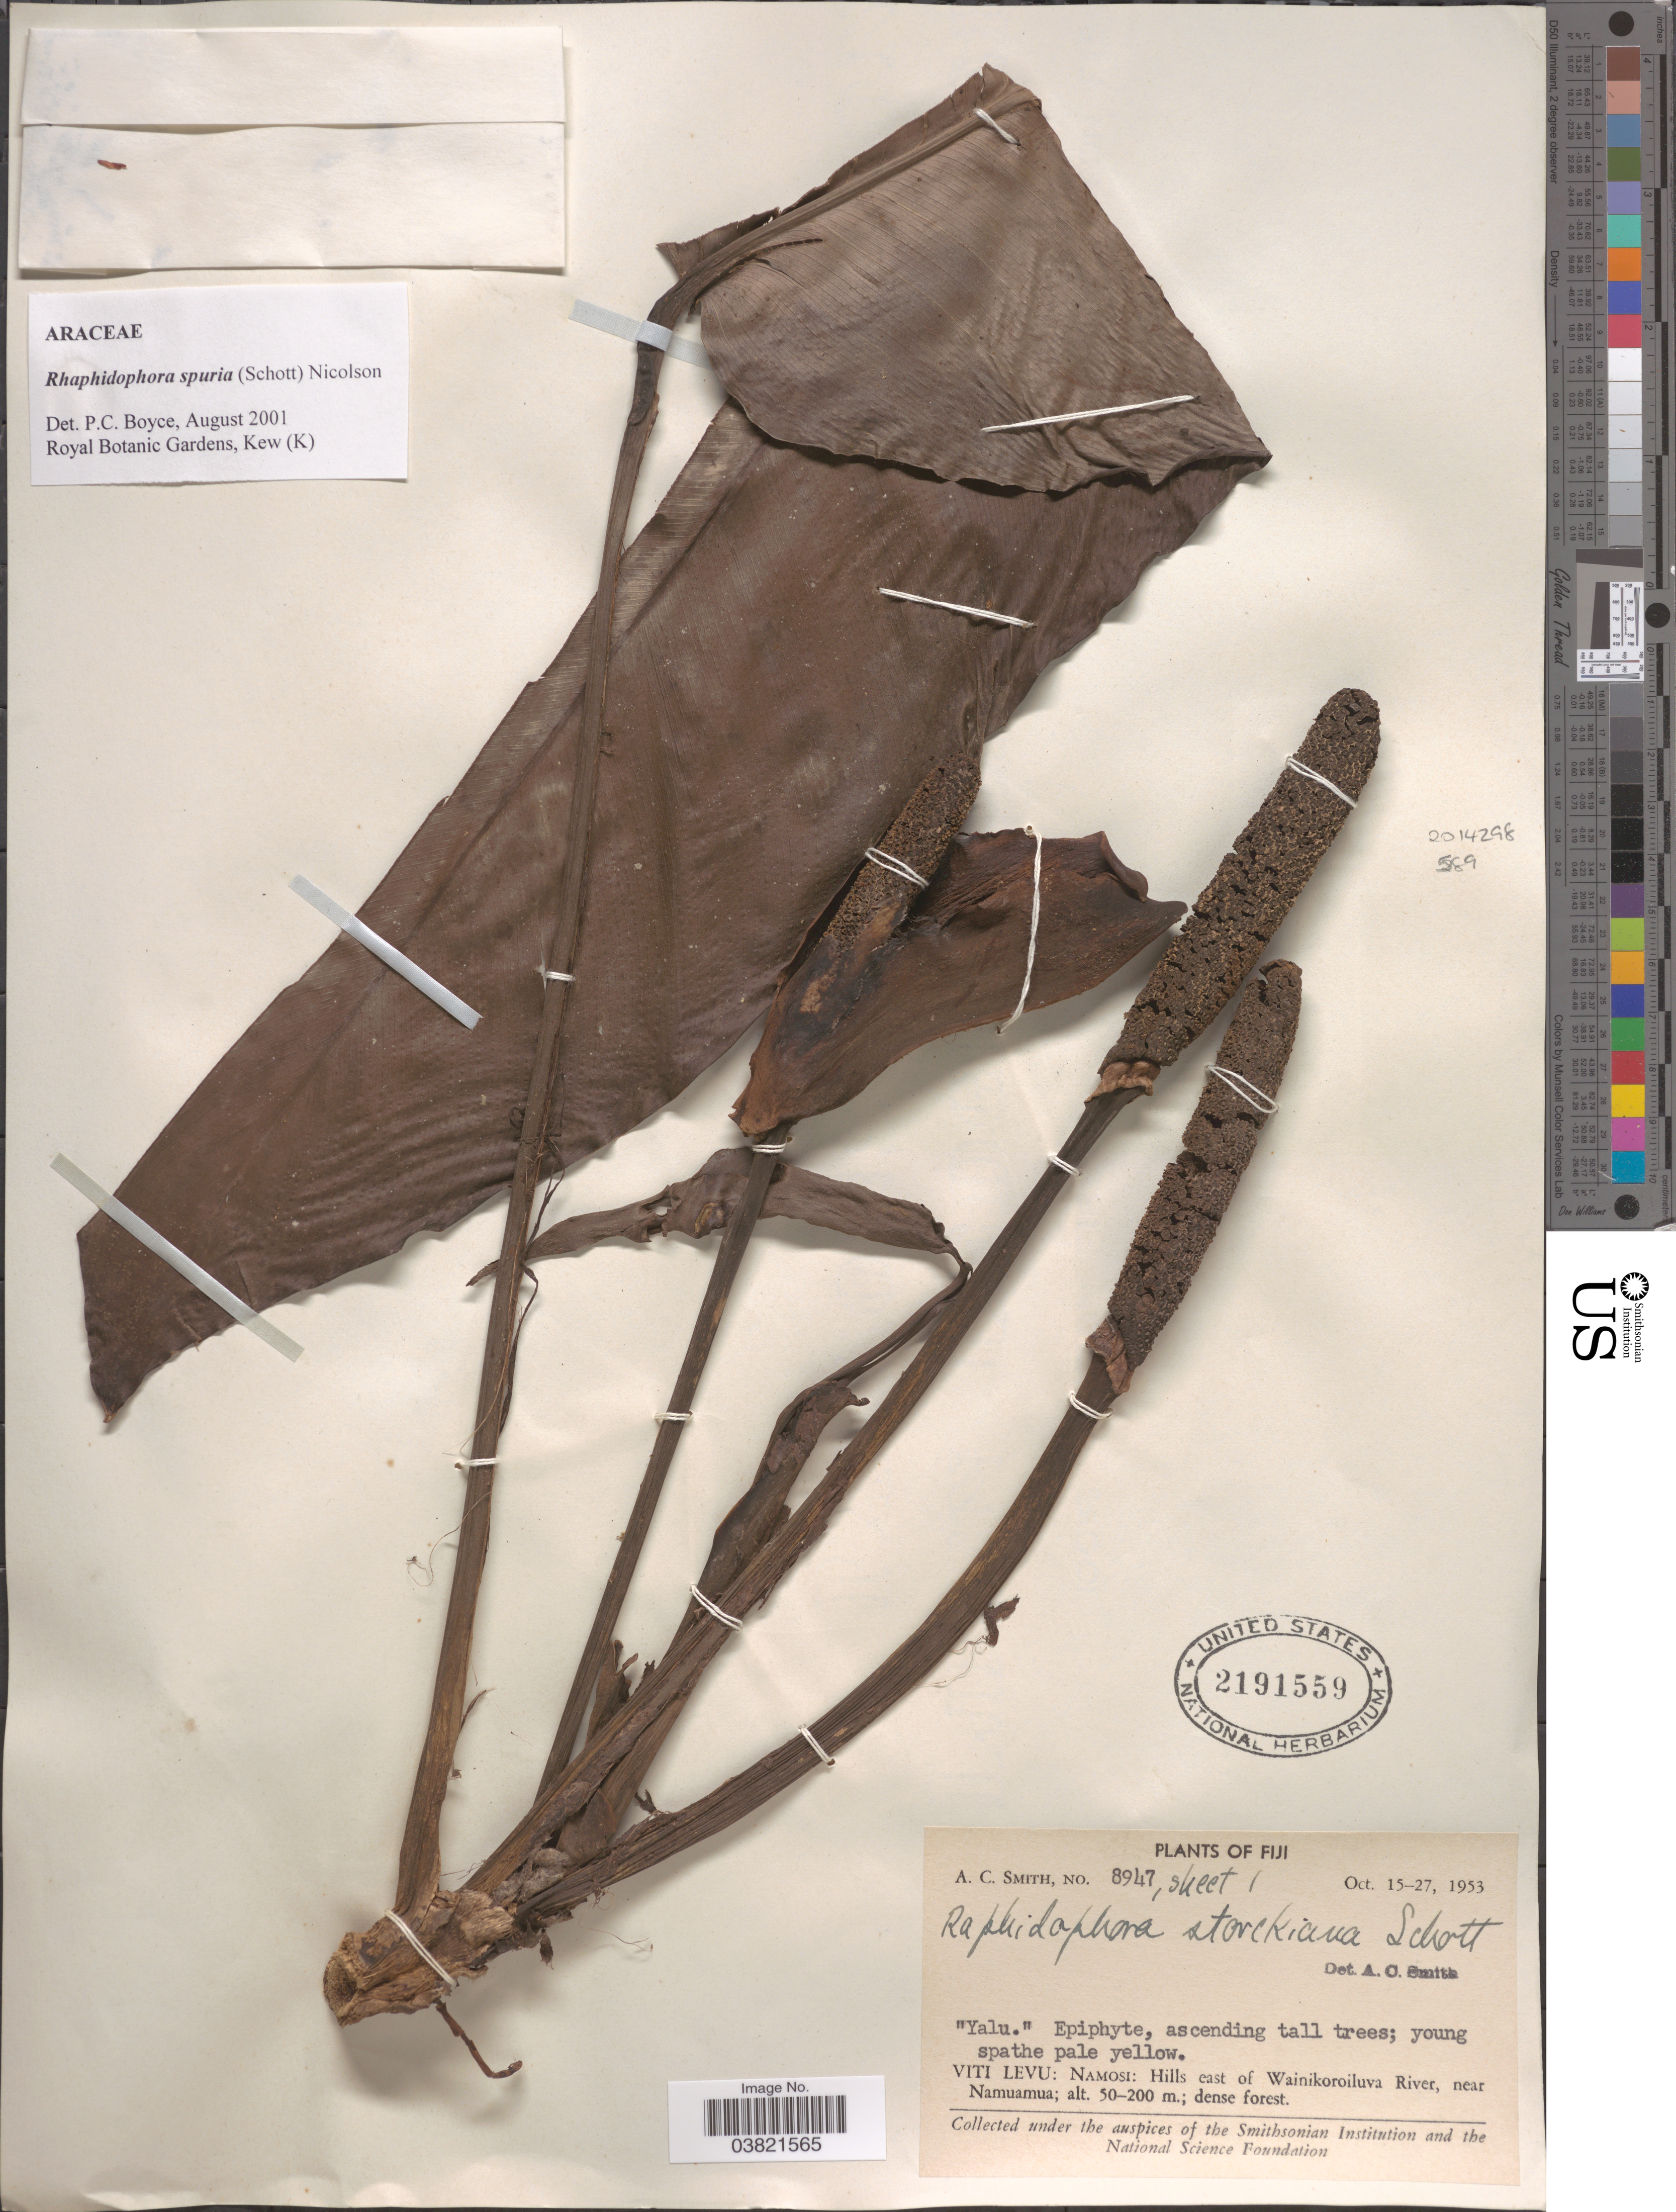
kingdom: Plantae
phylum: Tracheophyta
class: Liliopsida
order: Alismatales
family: Araceae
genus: Rhaphidophora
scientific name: Rhaphidophora spuria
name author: (Schott) Nicolson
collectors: A. C. Smith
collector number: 8947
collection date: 1953-10-15/1953-10-27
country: Fiji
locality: Viti Levu: Namosi: Hill east of Wainikoroiluva River, near Namuamua.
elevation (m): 50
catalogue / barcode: US 2191559